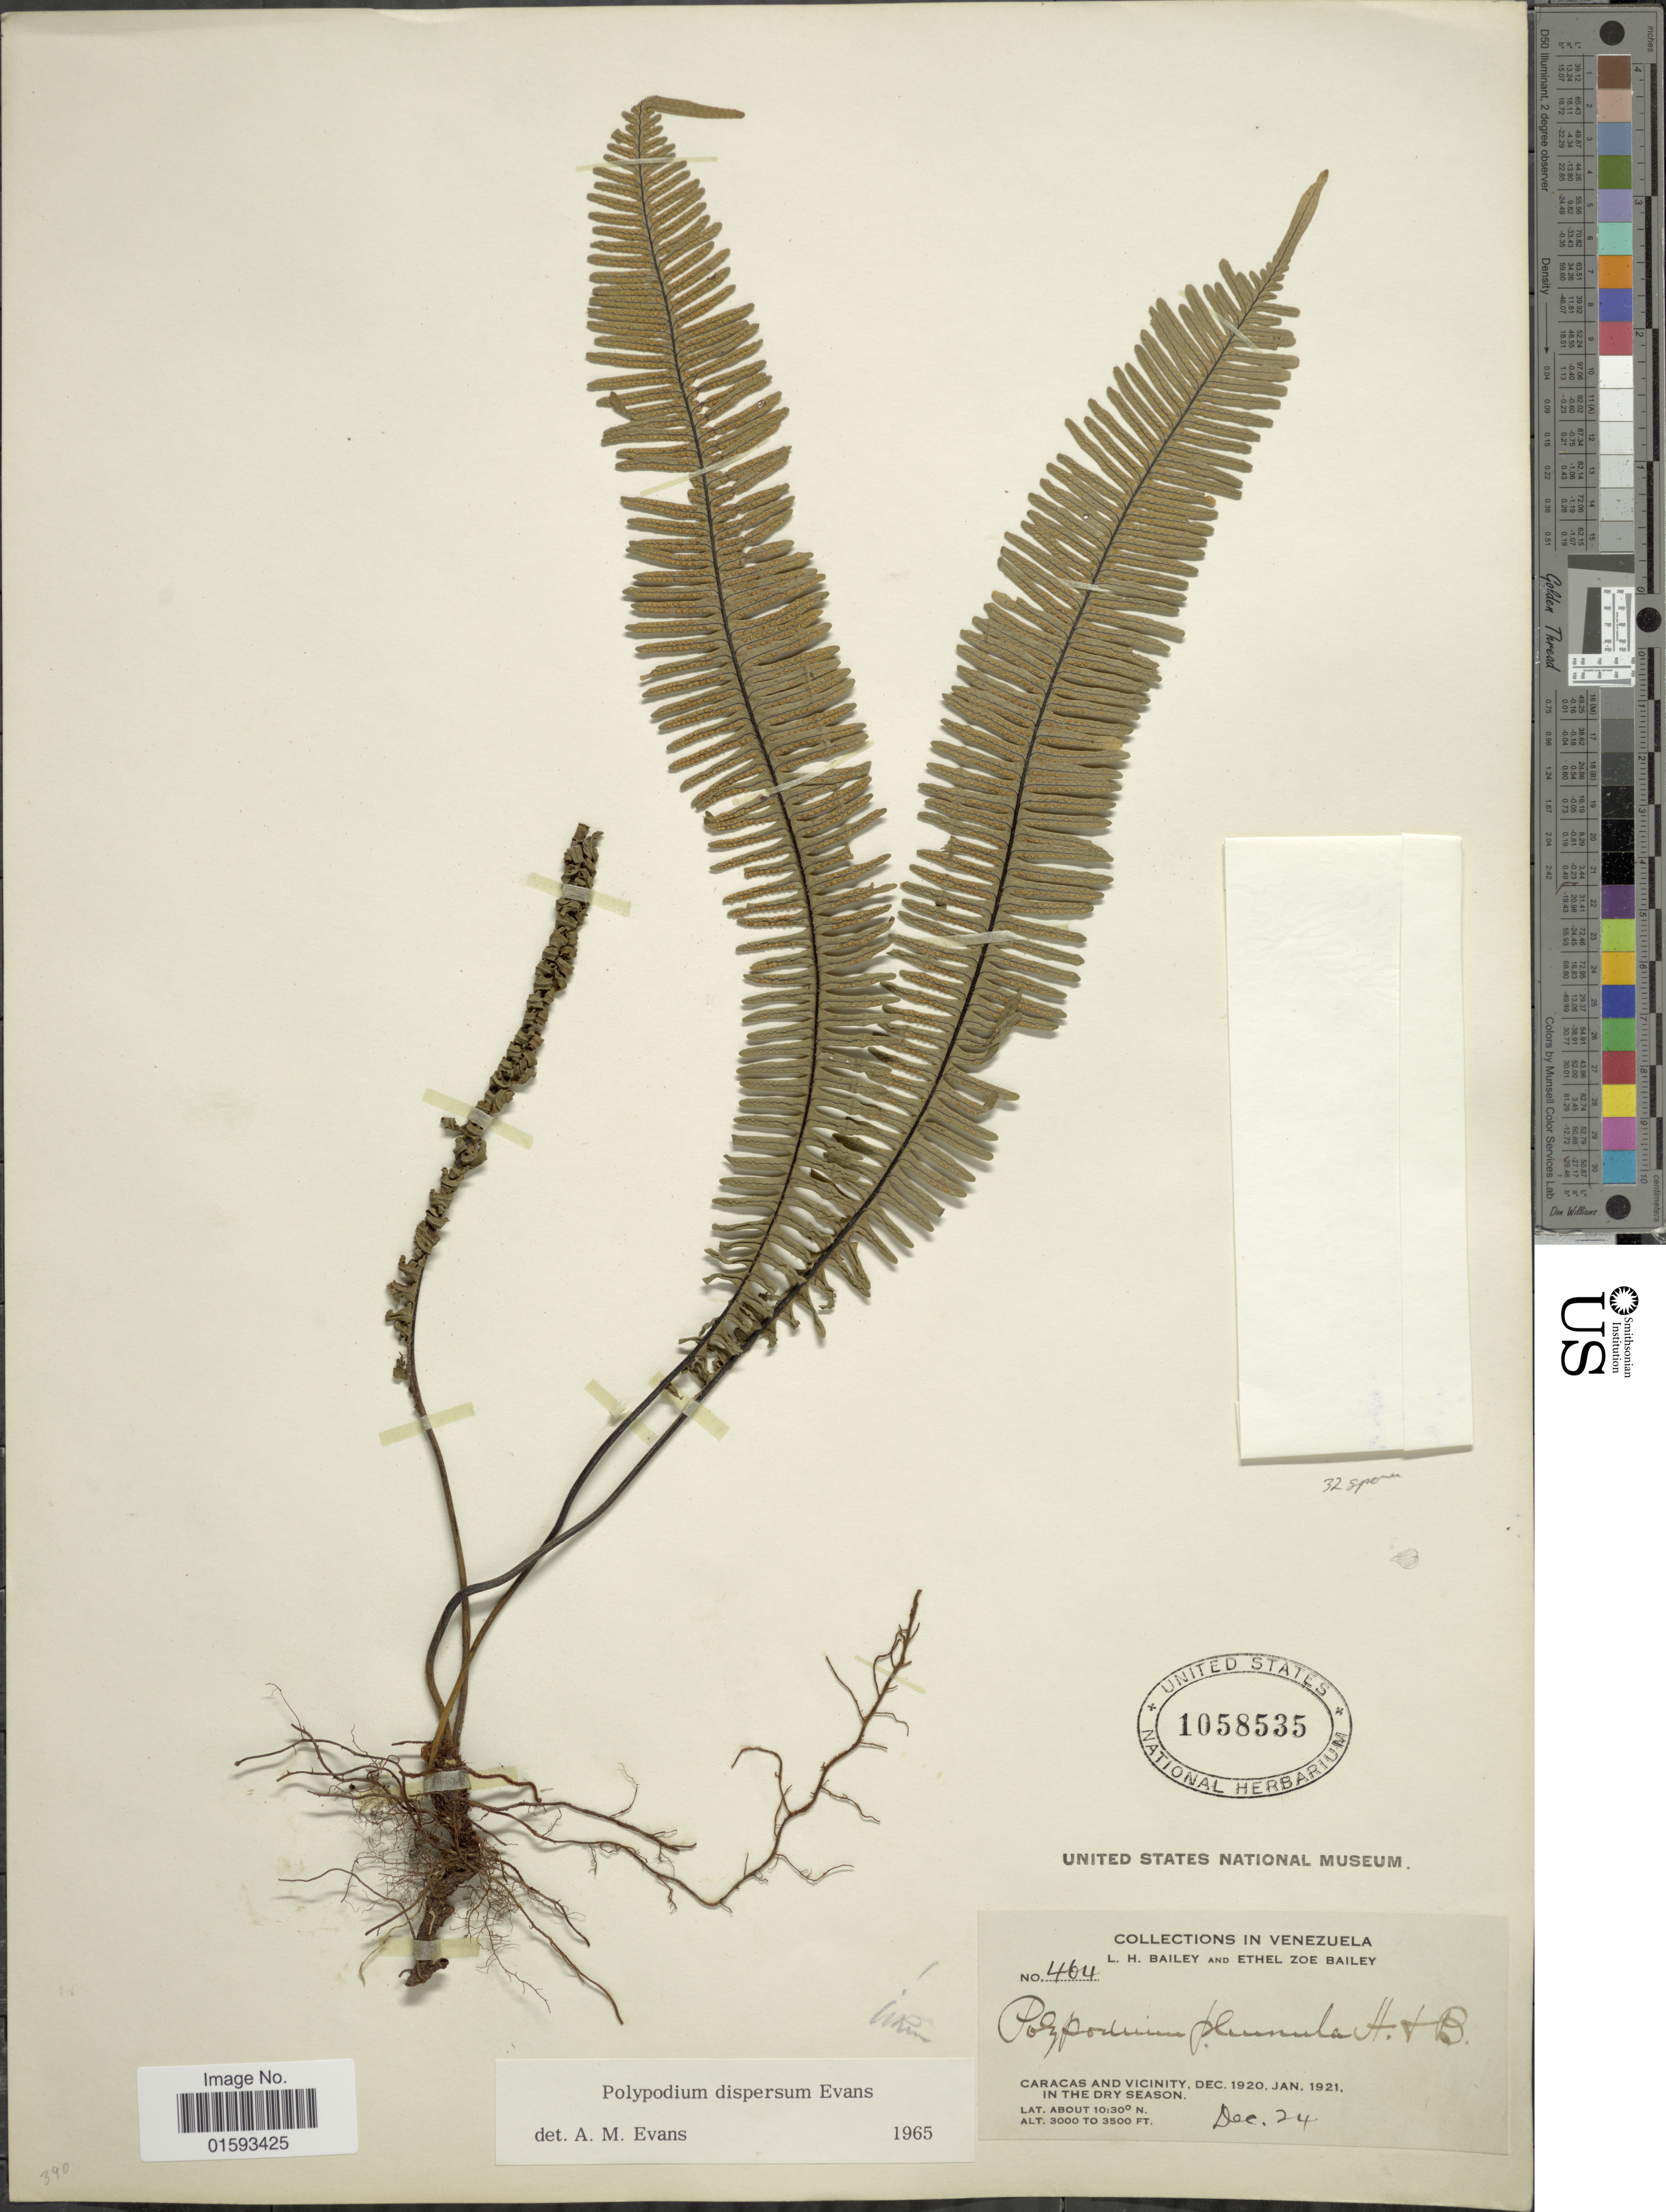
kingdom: Plantae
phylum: Tracheophyta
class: Polypodiopsida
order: Polypodiales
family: Polypodiaceae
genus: Pecluma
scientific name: Pecluma dispersa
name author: (A.M. Evans) M.G. Price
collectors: L. H. Bailey & E. Z. Bailey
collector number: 464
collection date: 1911-12-24/1921-01-24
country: Venezuela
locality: Carcas and vicinity, in dry season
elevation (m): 914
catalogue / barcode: US 1058535